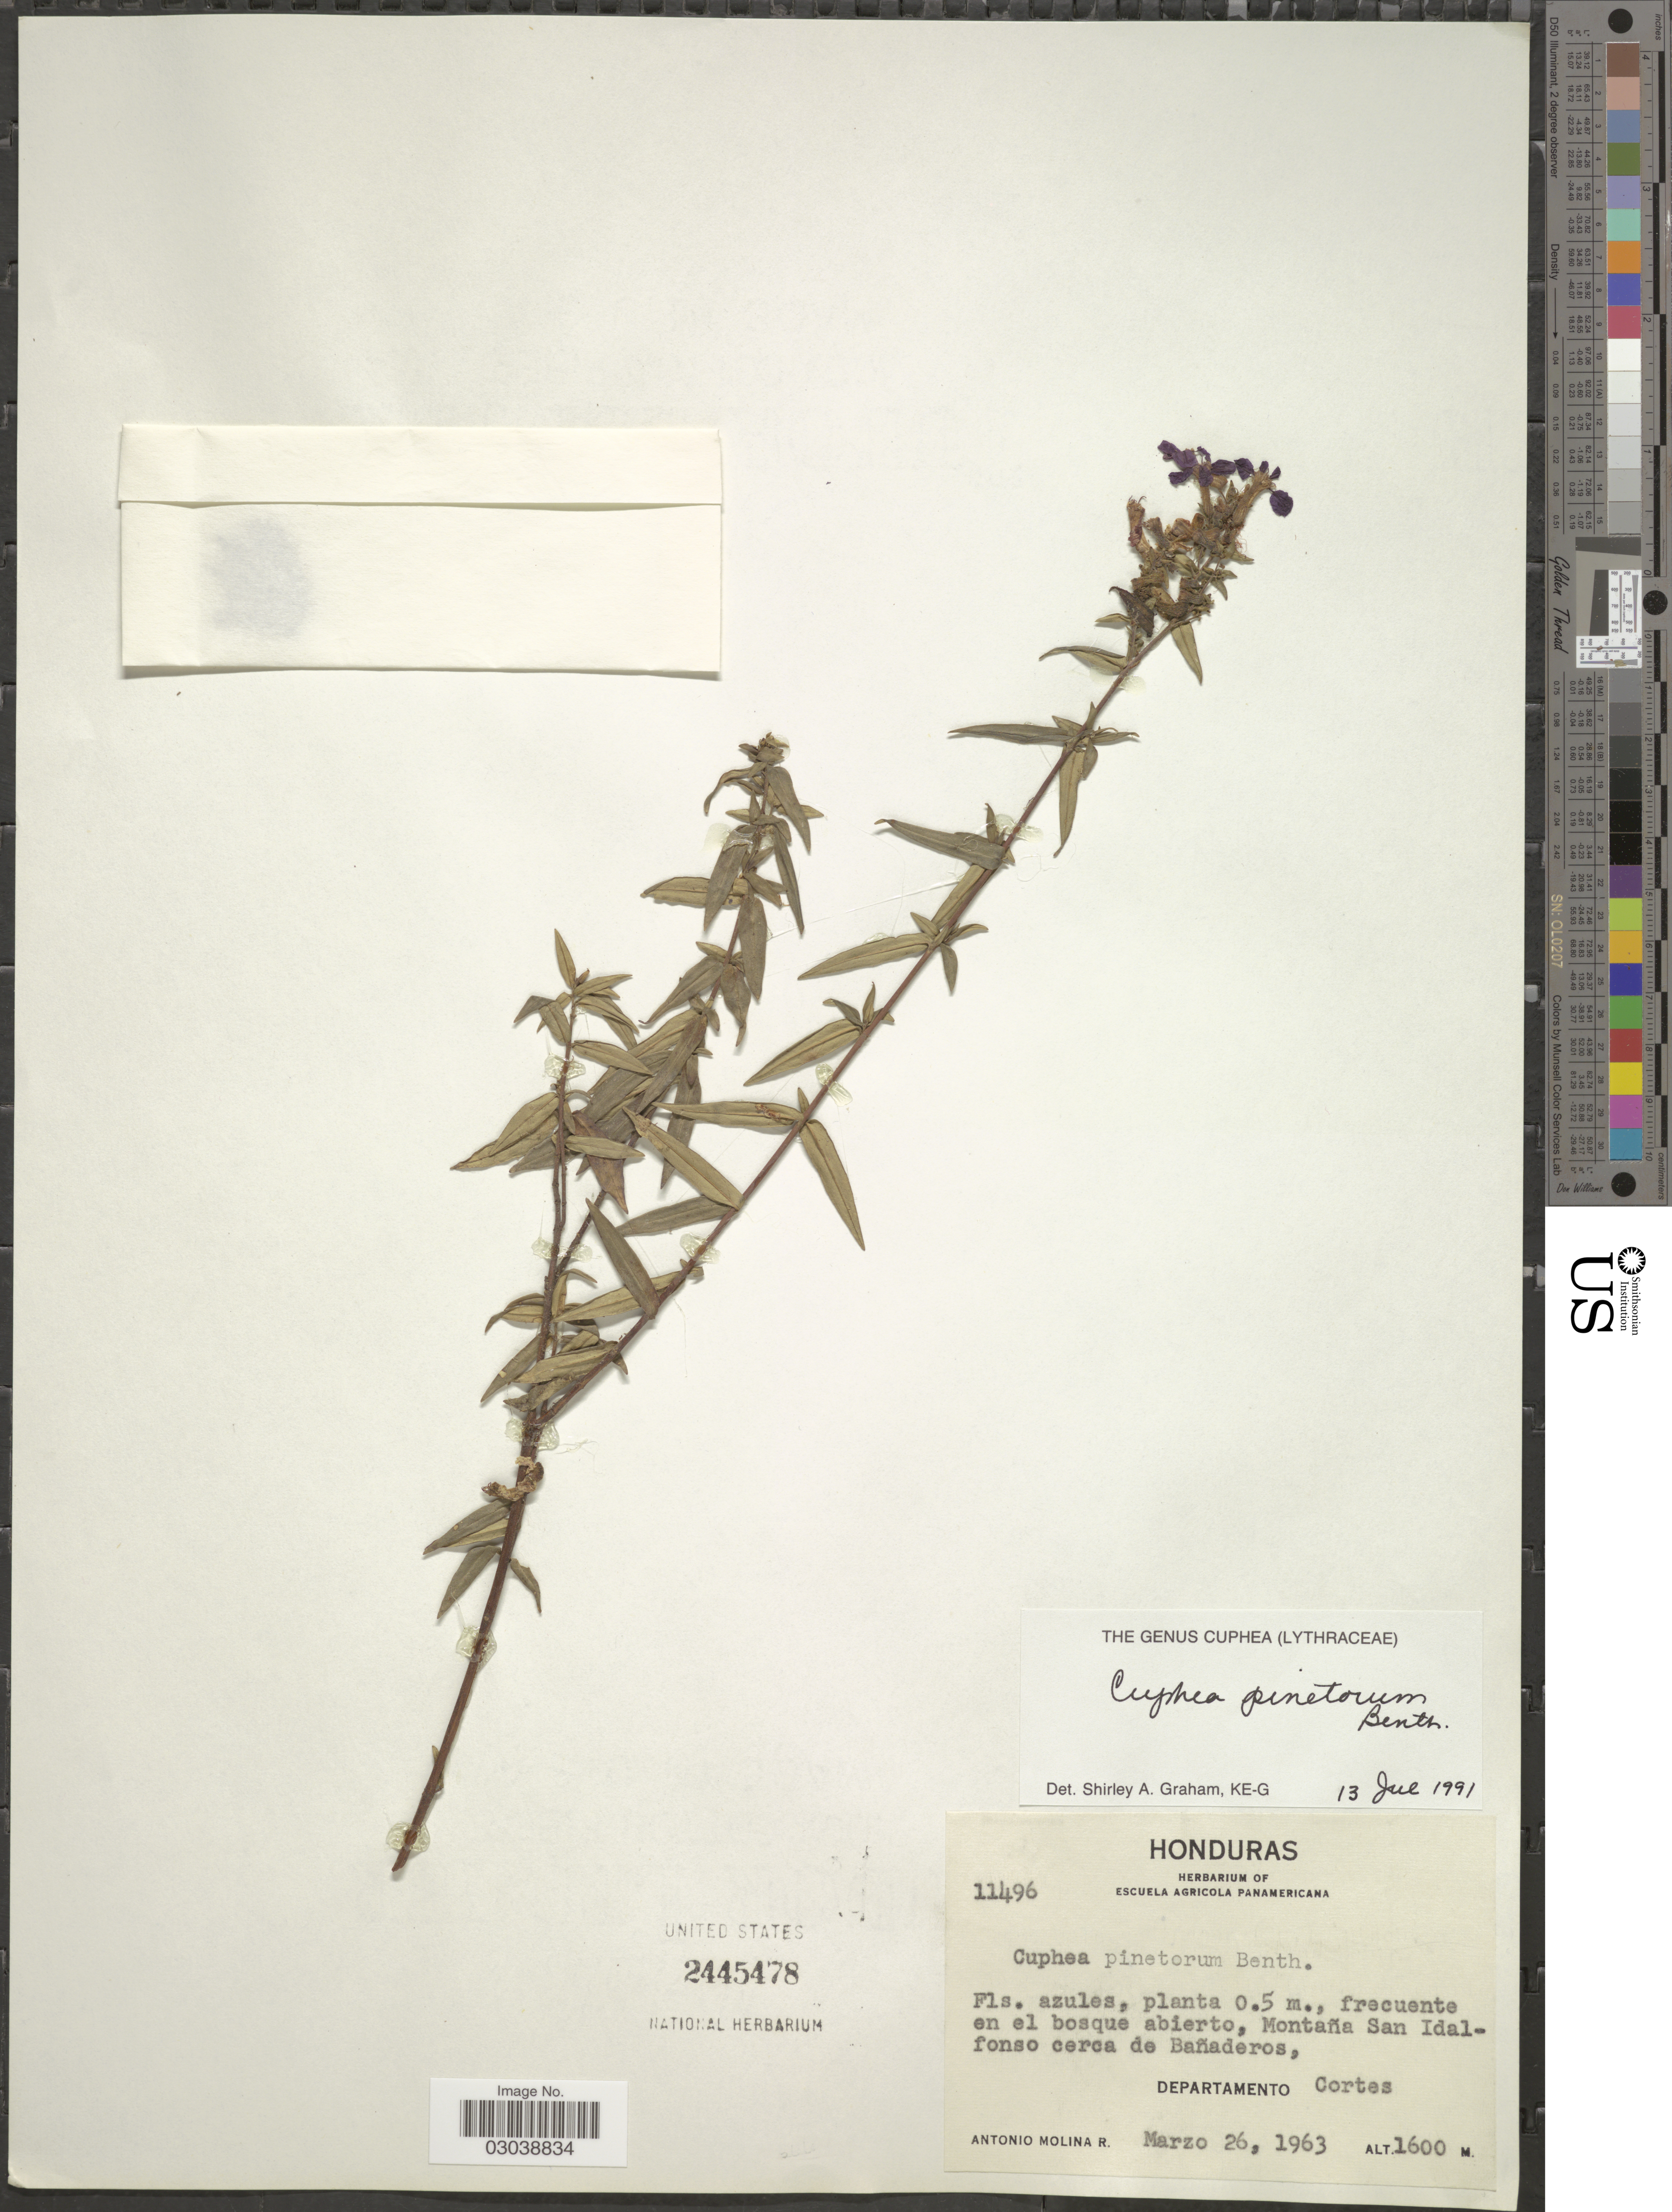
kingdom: Plantae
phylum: Tracheophyta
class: Magnoliopsida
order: Myrtales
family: Lythraceae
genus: Cuphea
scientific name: Cuphea pinetorum Benth.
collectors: A. Molina R.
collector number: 11496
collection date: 1963-03-26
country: Honduras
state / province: Cortés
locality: Frecuente en el bosque abierto, Montaña San Idalfonso cerca de Bañaderos, Departamento Cortes.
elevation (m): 1600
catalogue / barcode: US 2445478